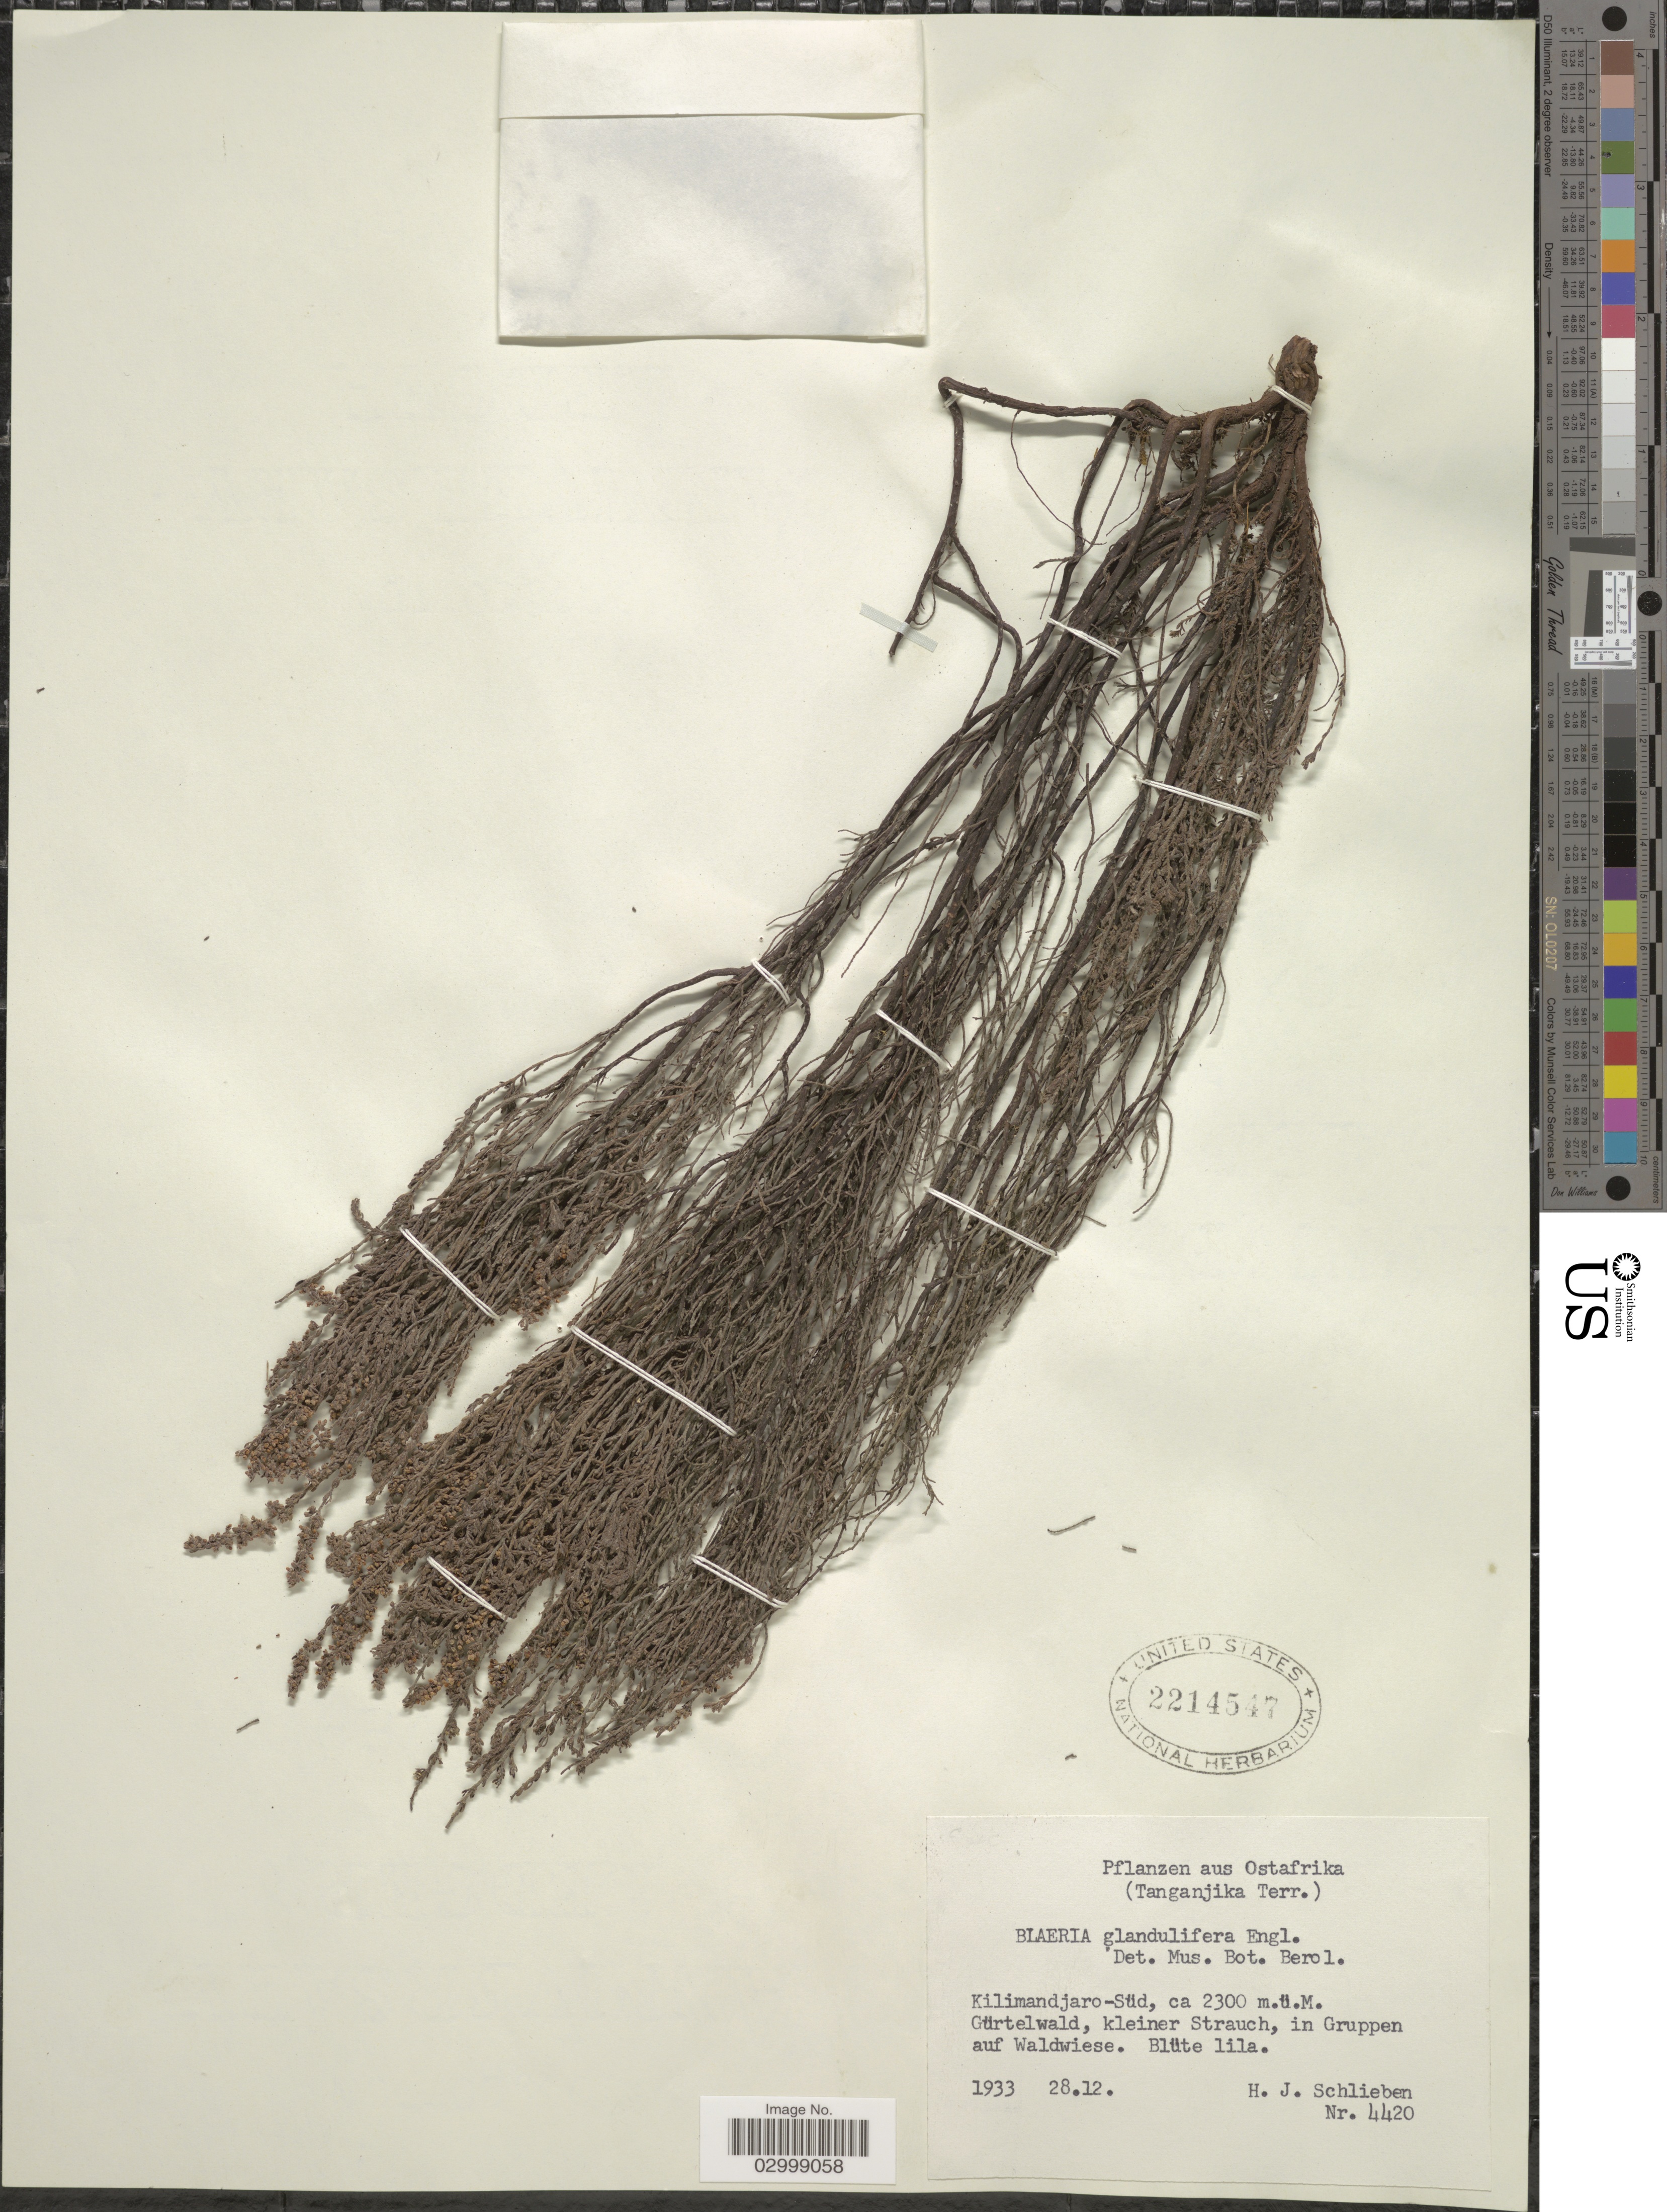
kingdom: Plantae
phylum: Tracheophyta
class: Magnoliopsida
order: Ericales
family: Ericaceae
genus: Blaeria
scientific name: Blaeria glanduligera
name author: Engl.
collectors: H. J. Schlieben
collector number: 4420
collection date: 1933-12-28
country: Tanzania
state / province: Kilimanjaro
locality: Pflanzen aus Ostafrica, (Tanganjika Terr.), Kilimandjaro-Süd.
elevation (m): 2300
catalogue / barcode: US 2214547